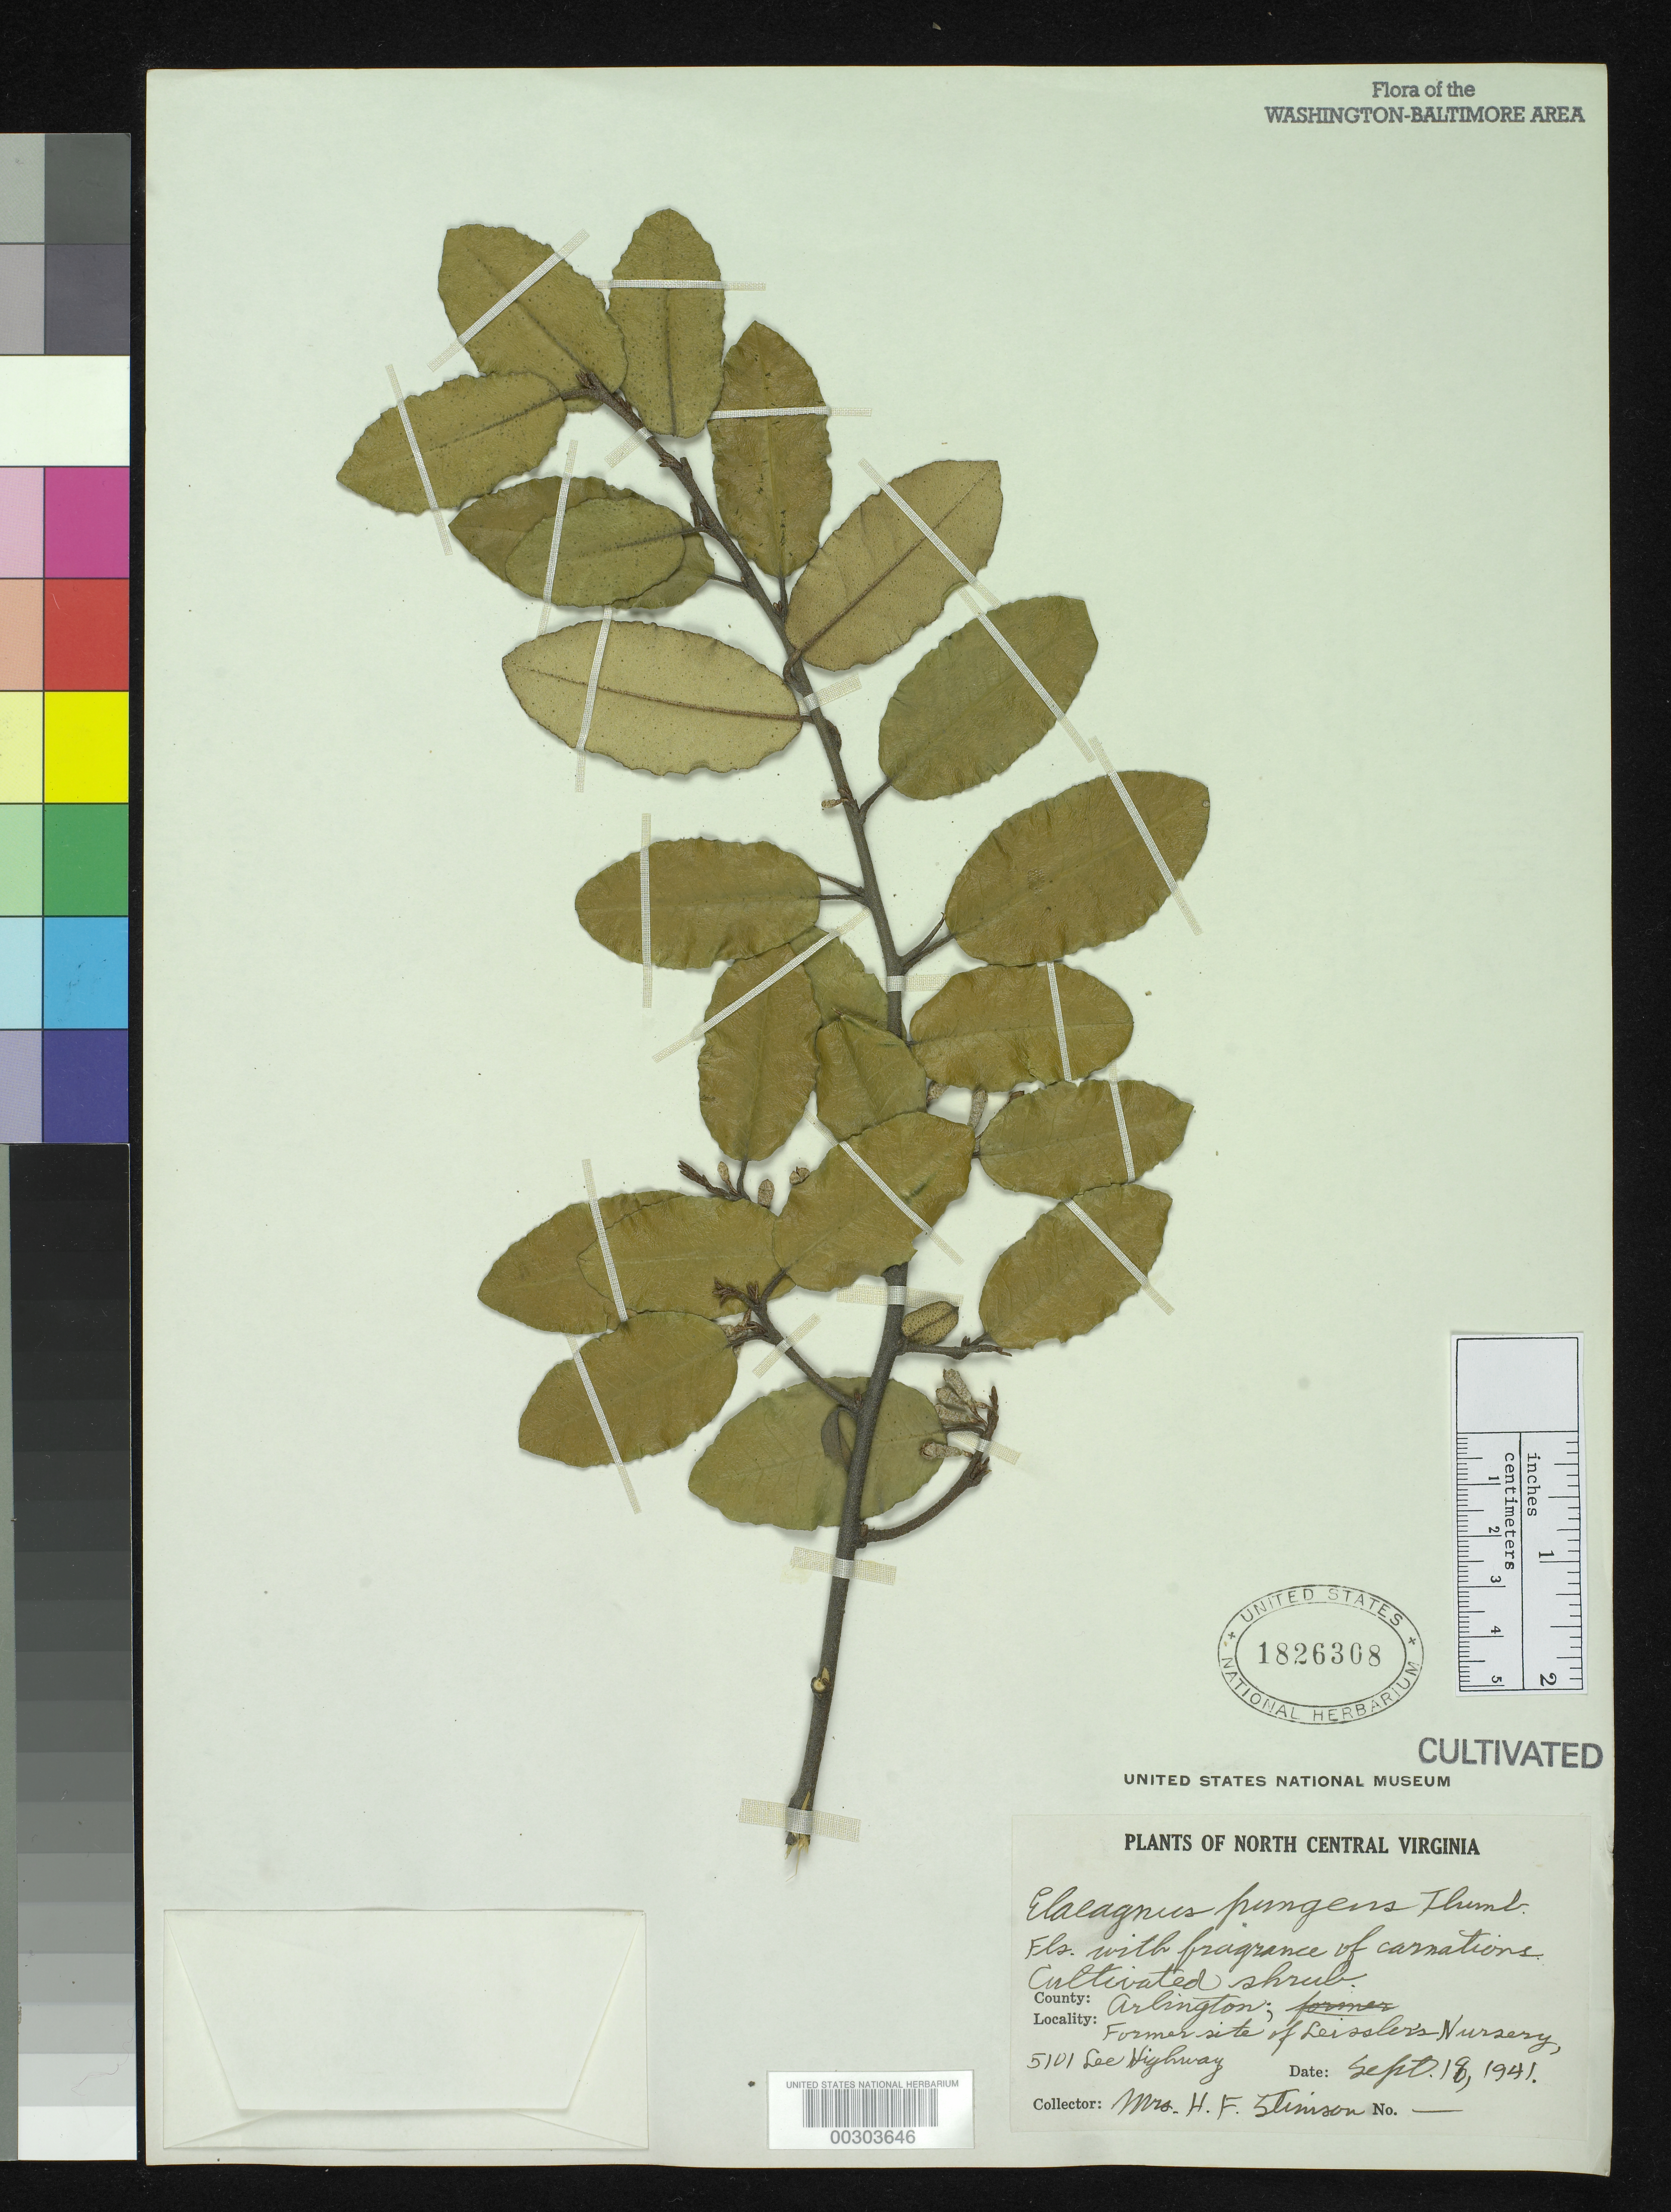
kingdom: Plantae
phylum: Tracheophyta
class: Magnoliopsida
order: Rosales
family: Elaeagnaceae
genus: Elaeagnus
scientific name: Elaeagnus pungens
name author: Thunb.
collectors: Mrs. H. F. Stimson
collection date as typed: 18 Sep 1941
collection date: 1941-09-18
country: United States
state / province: Virginia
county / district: Arlington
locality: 5101 Lee Highway, former site of Leissler's Nursery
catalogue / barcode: US 1826308